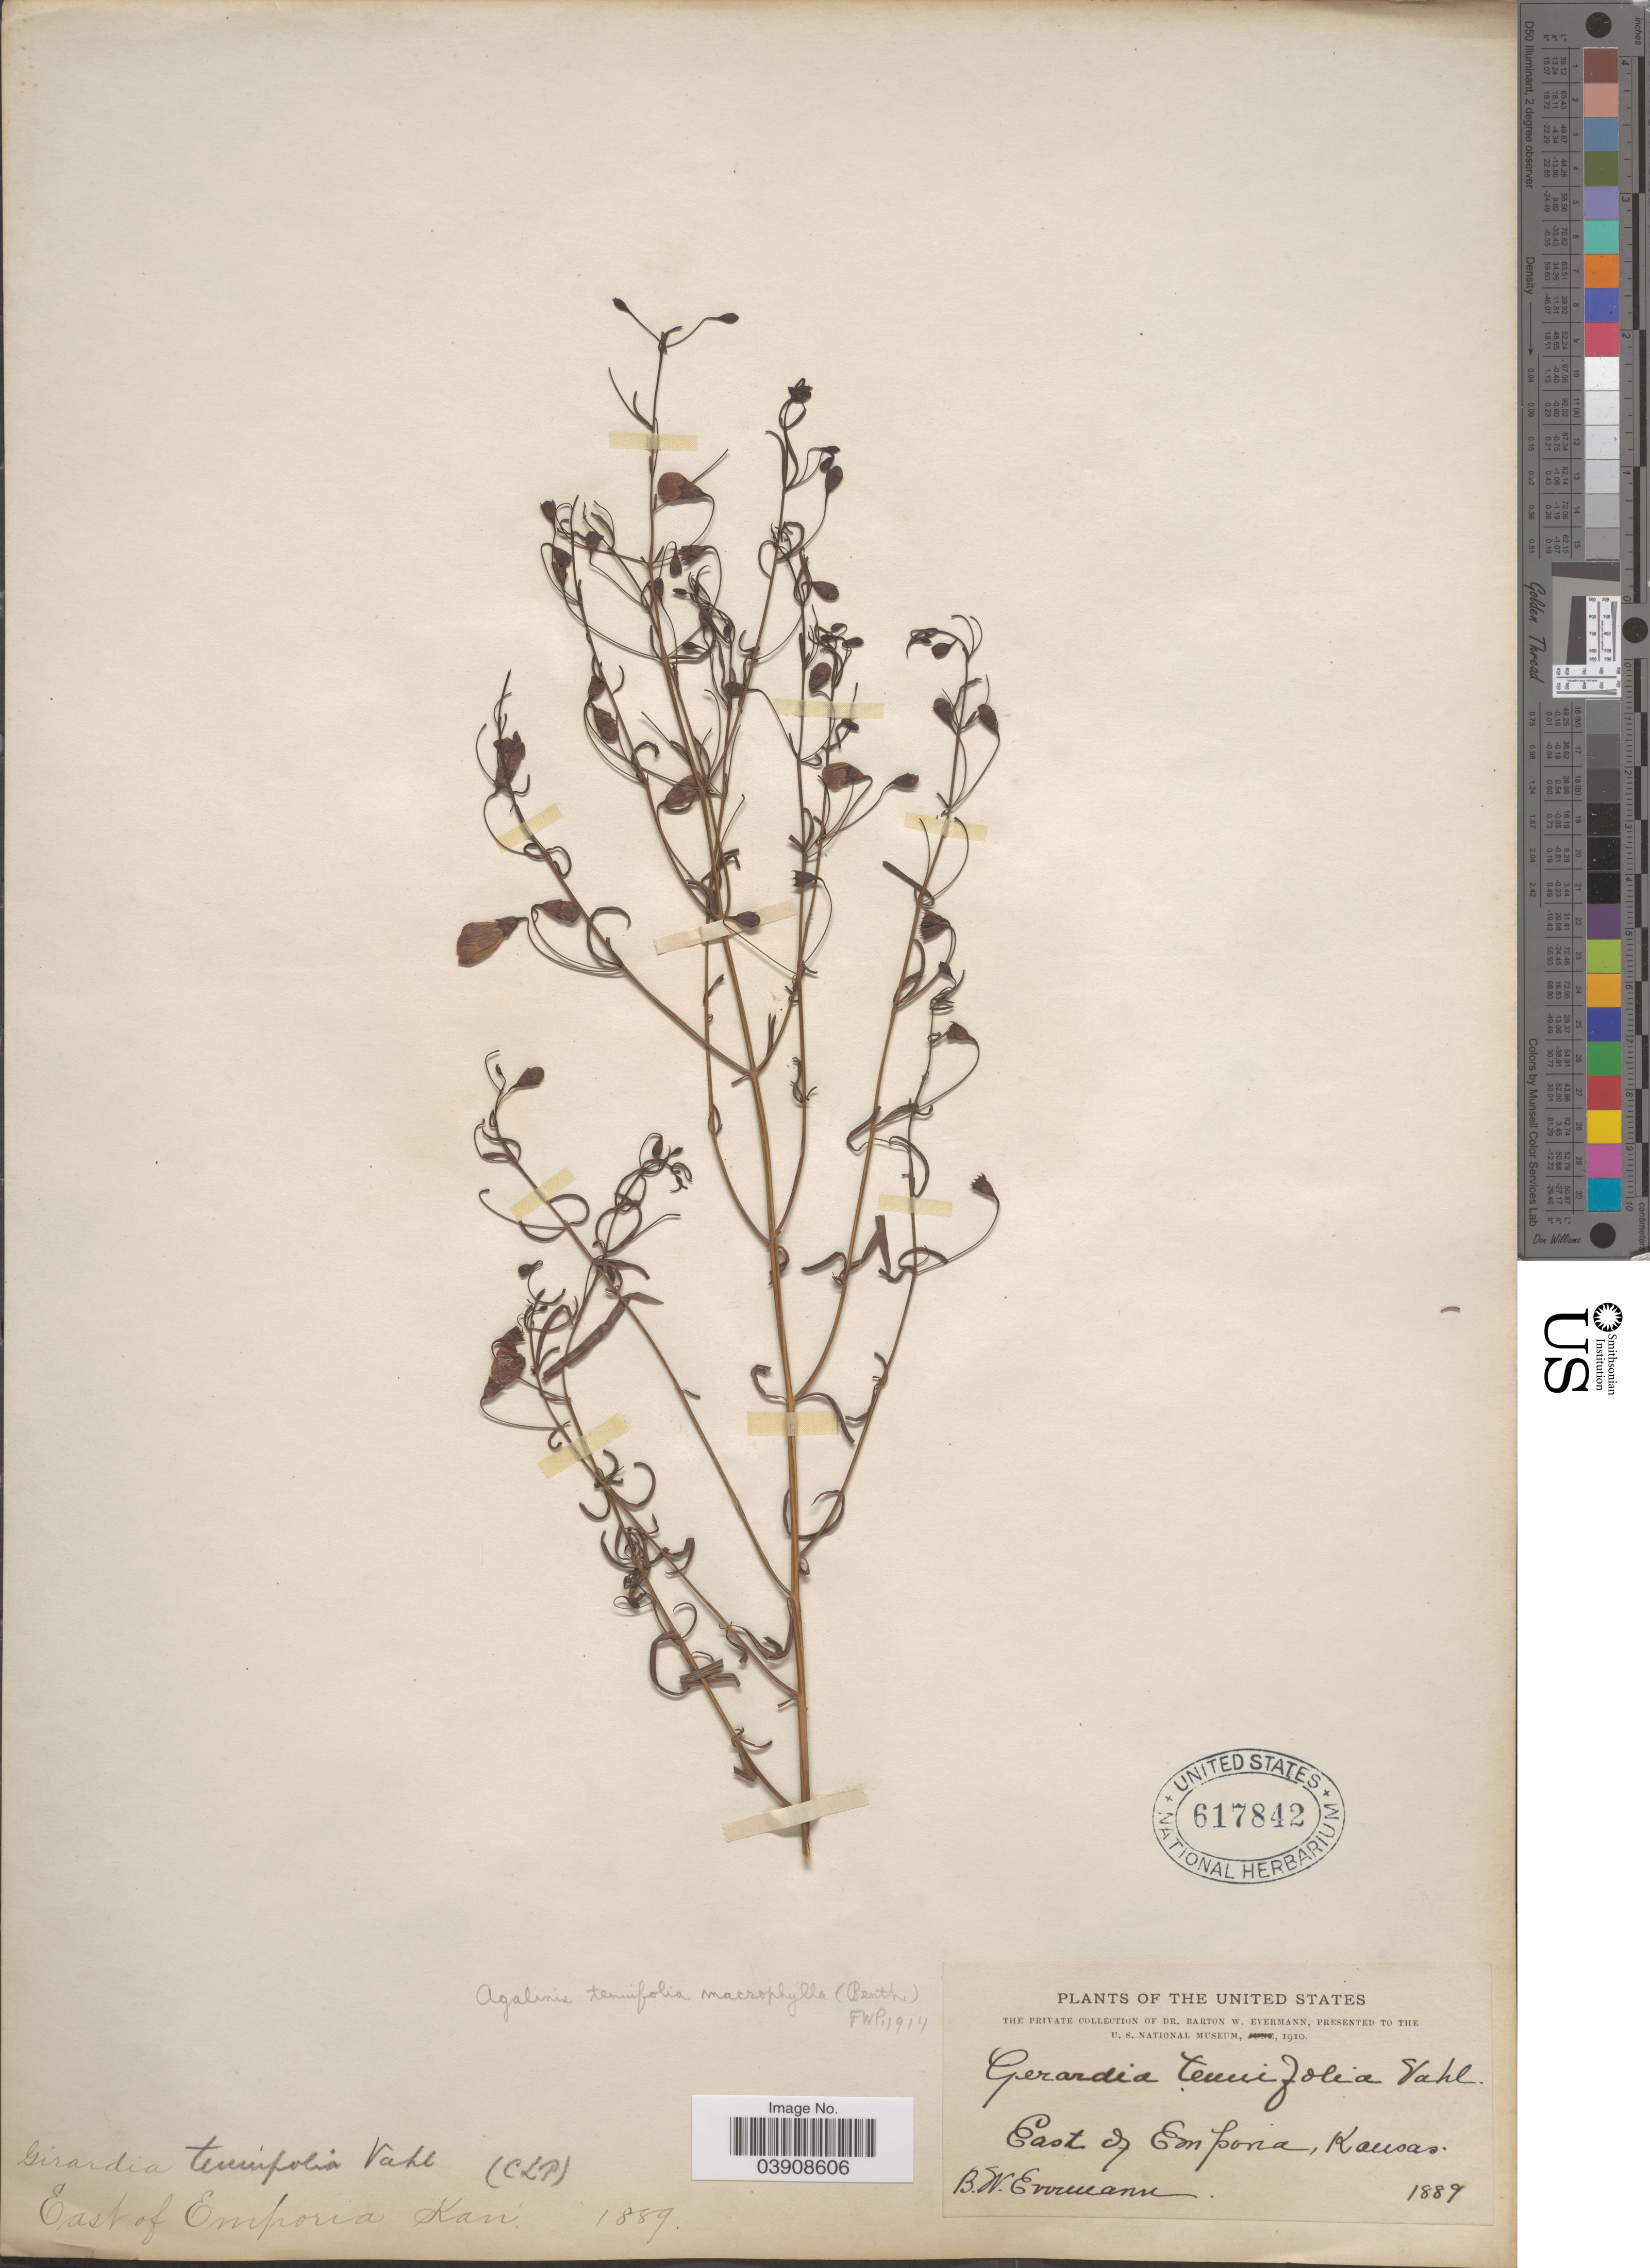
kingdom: Plantae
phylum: Tracheophyta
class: Magnoliopsida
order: Lamiales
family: Orobanchaceae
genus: Agalinis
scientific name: Agalinis tenuifolia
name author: (Vahl) Raf.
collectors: B. W. Evermann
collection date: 1889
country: United States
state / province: Kansas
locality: East of Emporia.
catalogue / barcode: US 617842